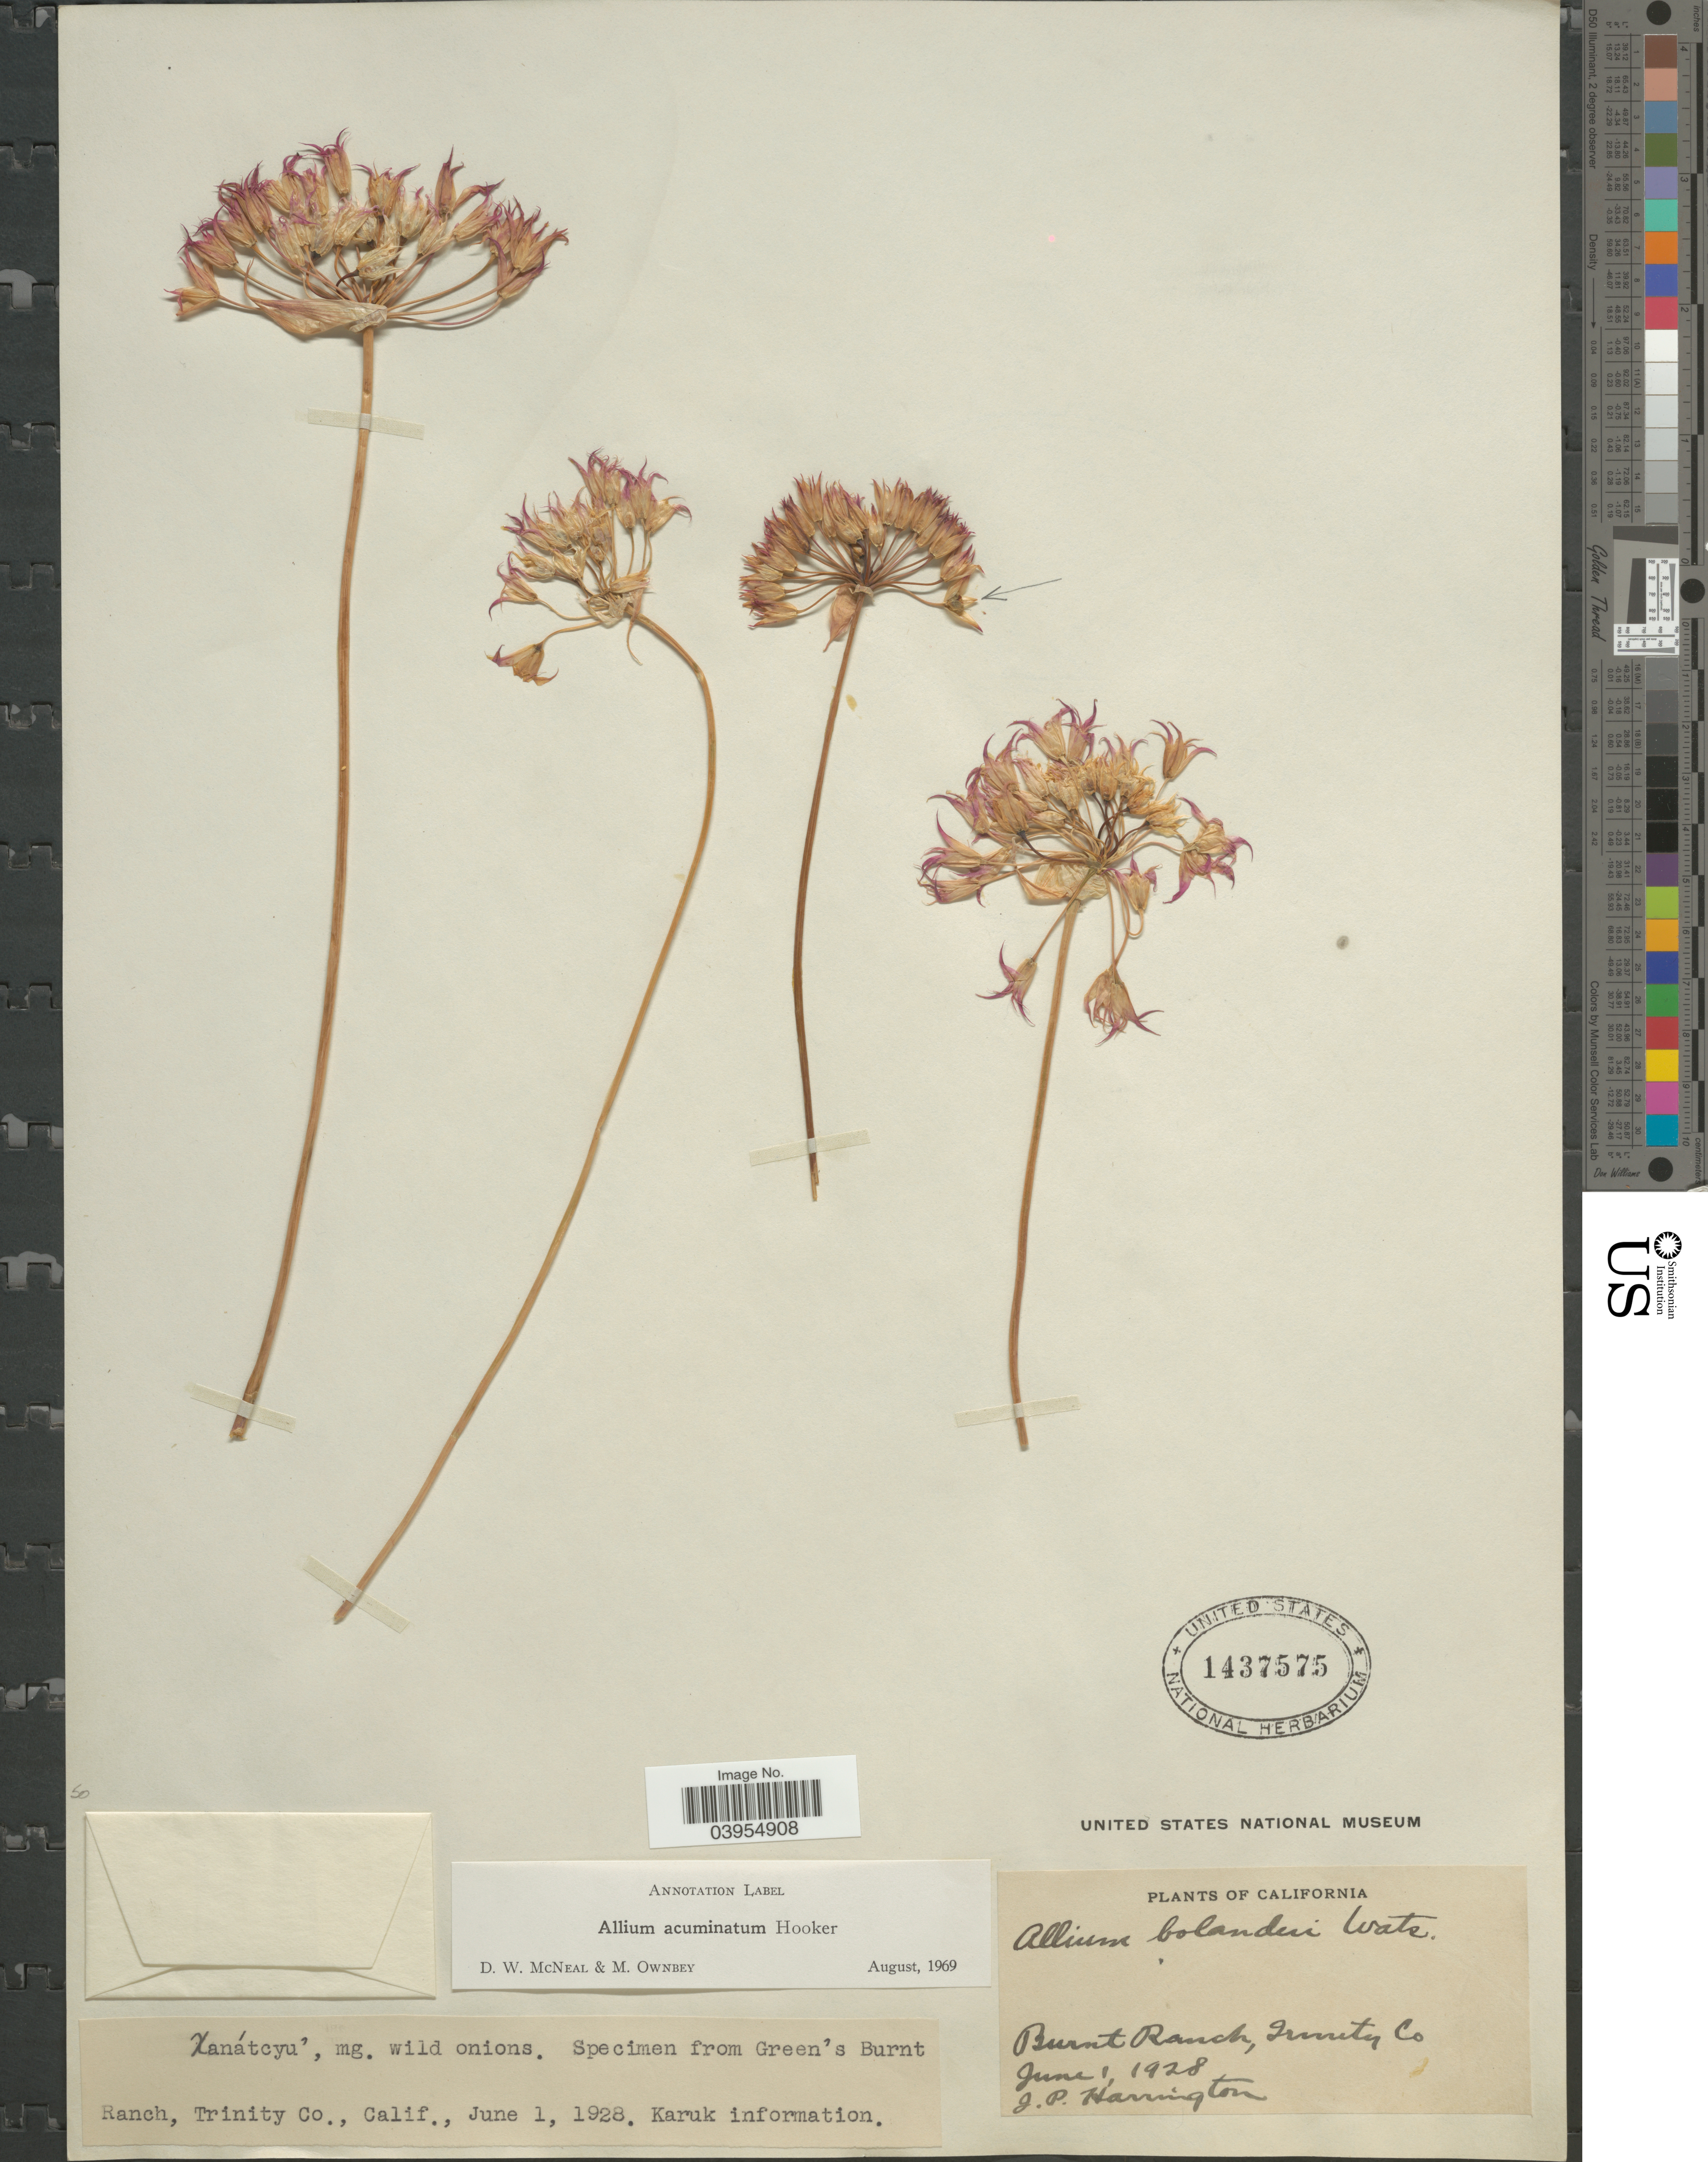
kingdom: Plantae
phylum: Tracheophyta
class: Liliopsida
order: Asparagales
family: Amaryllidaceae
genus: Allium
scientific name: Allium acuminatum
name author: Hook.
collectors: J. Harrington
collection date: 1928-06-01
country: United States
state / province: California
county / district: Trinity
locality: Burnt Ranch, Trinity Co. Karuk information.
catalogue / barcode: US 1437575